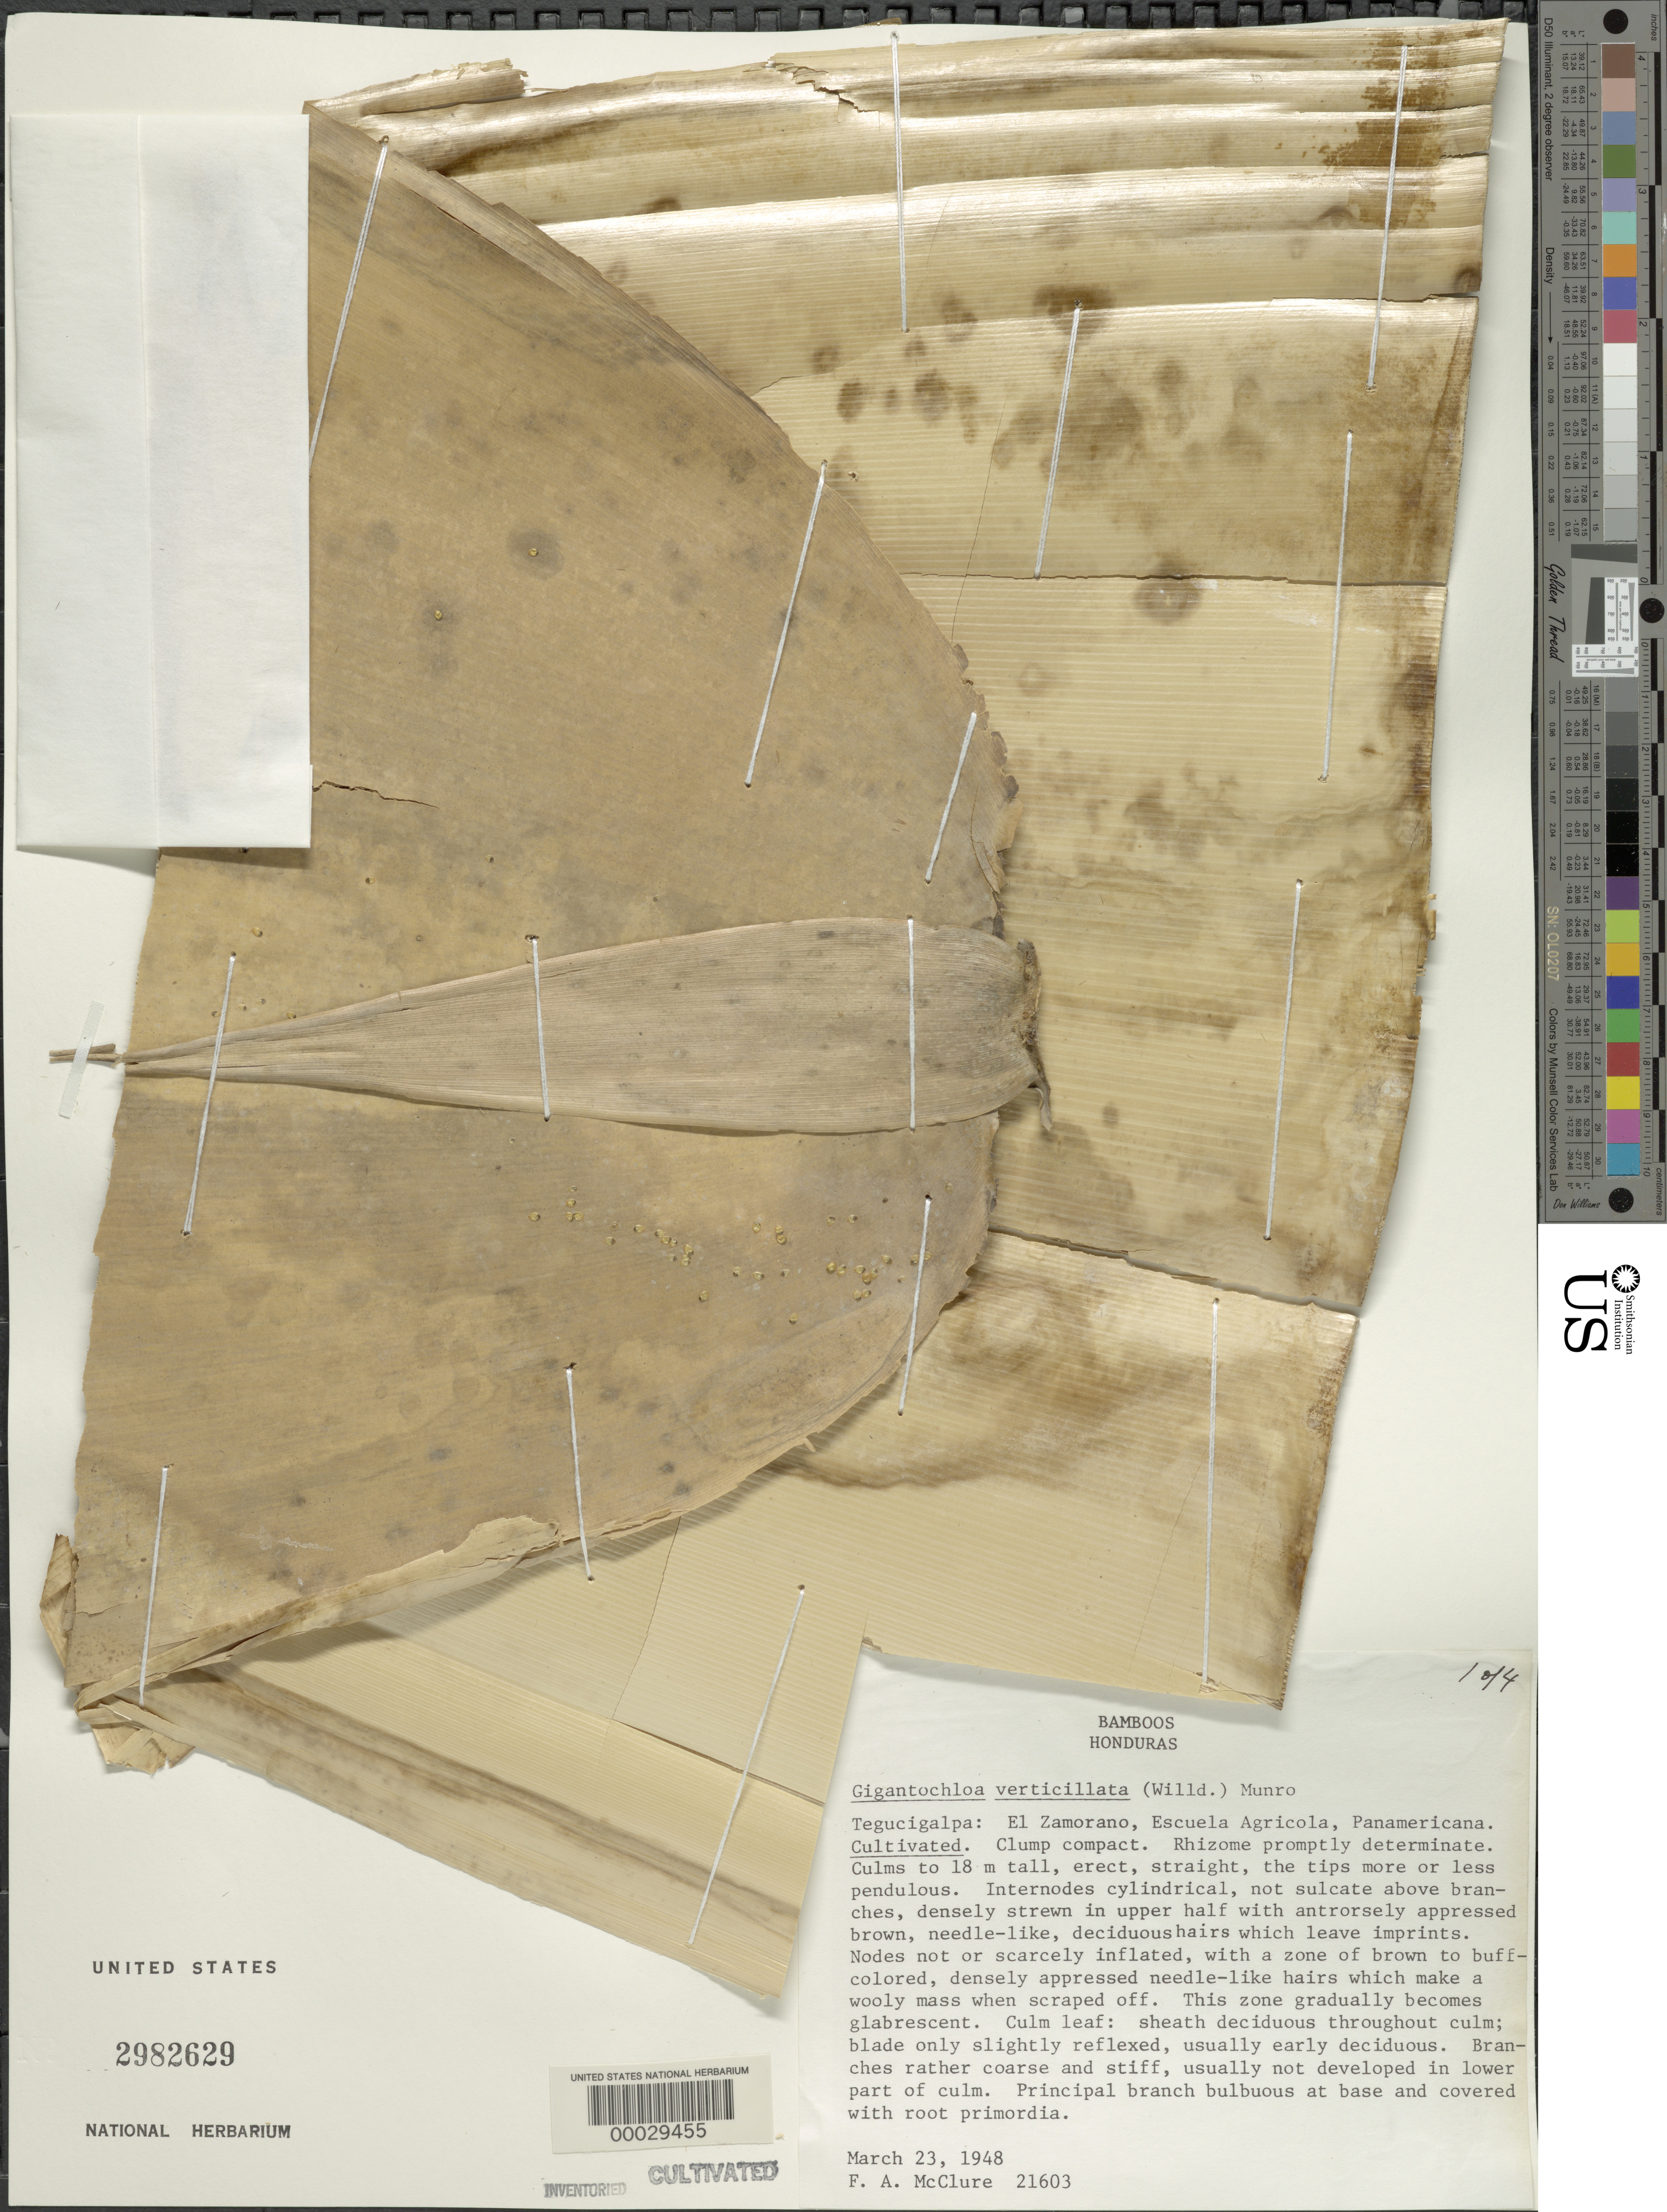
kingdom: Plantae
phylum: Tracheophyta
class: Liliopsida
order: Poales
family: Poaceae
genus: Gigantochloa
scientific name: Gigantochloa verticillata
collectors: F. A. McClure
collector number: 21603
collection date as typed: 23 Mar 1948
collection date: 1948-03-23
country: Honduras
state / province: Fco. Morazán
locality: El Zamorano , Escuela Agricola Panamericana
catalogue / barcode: US 2982629